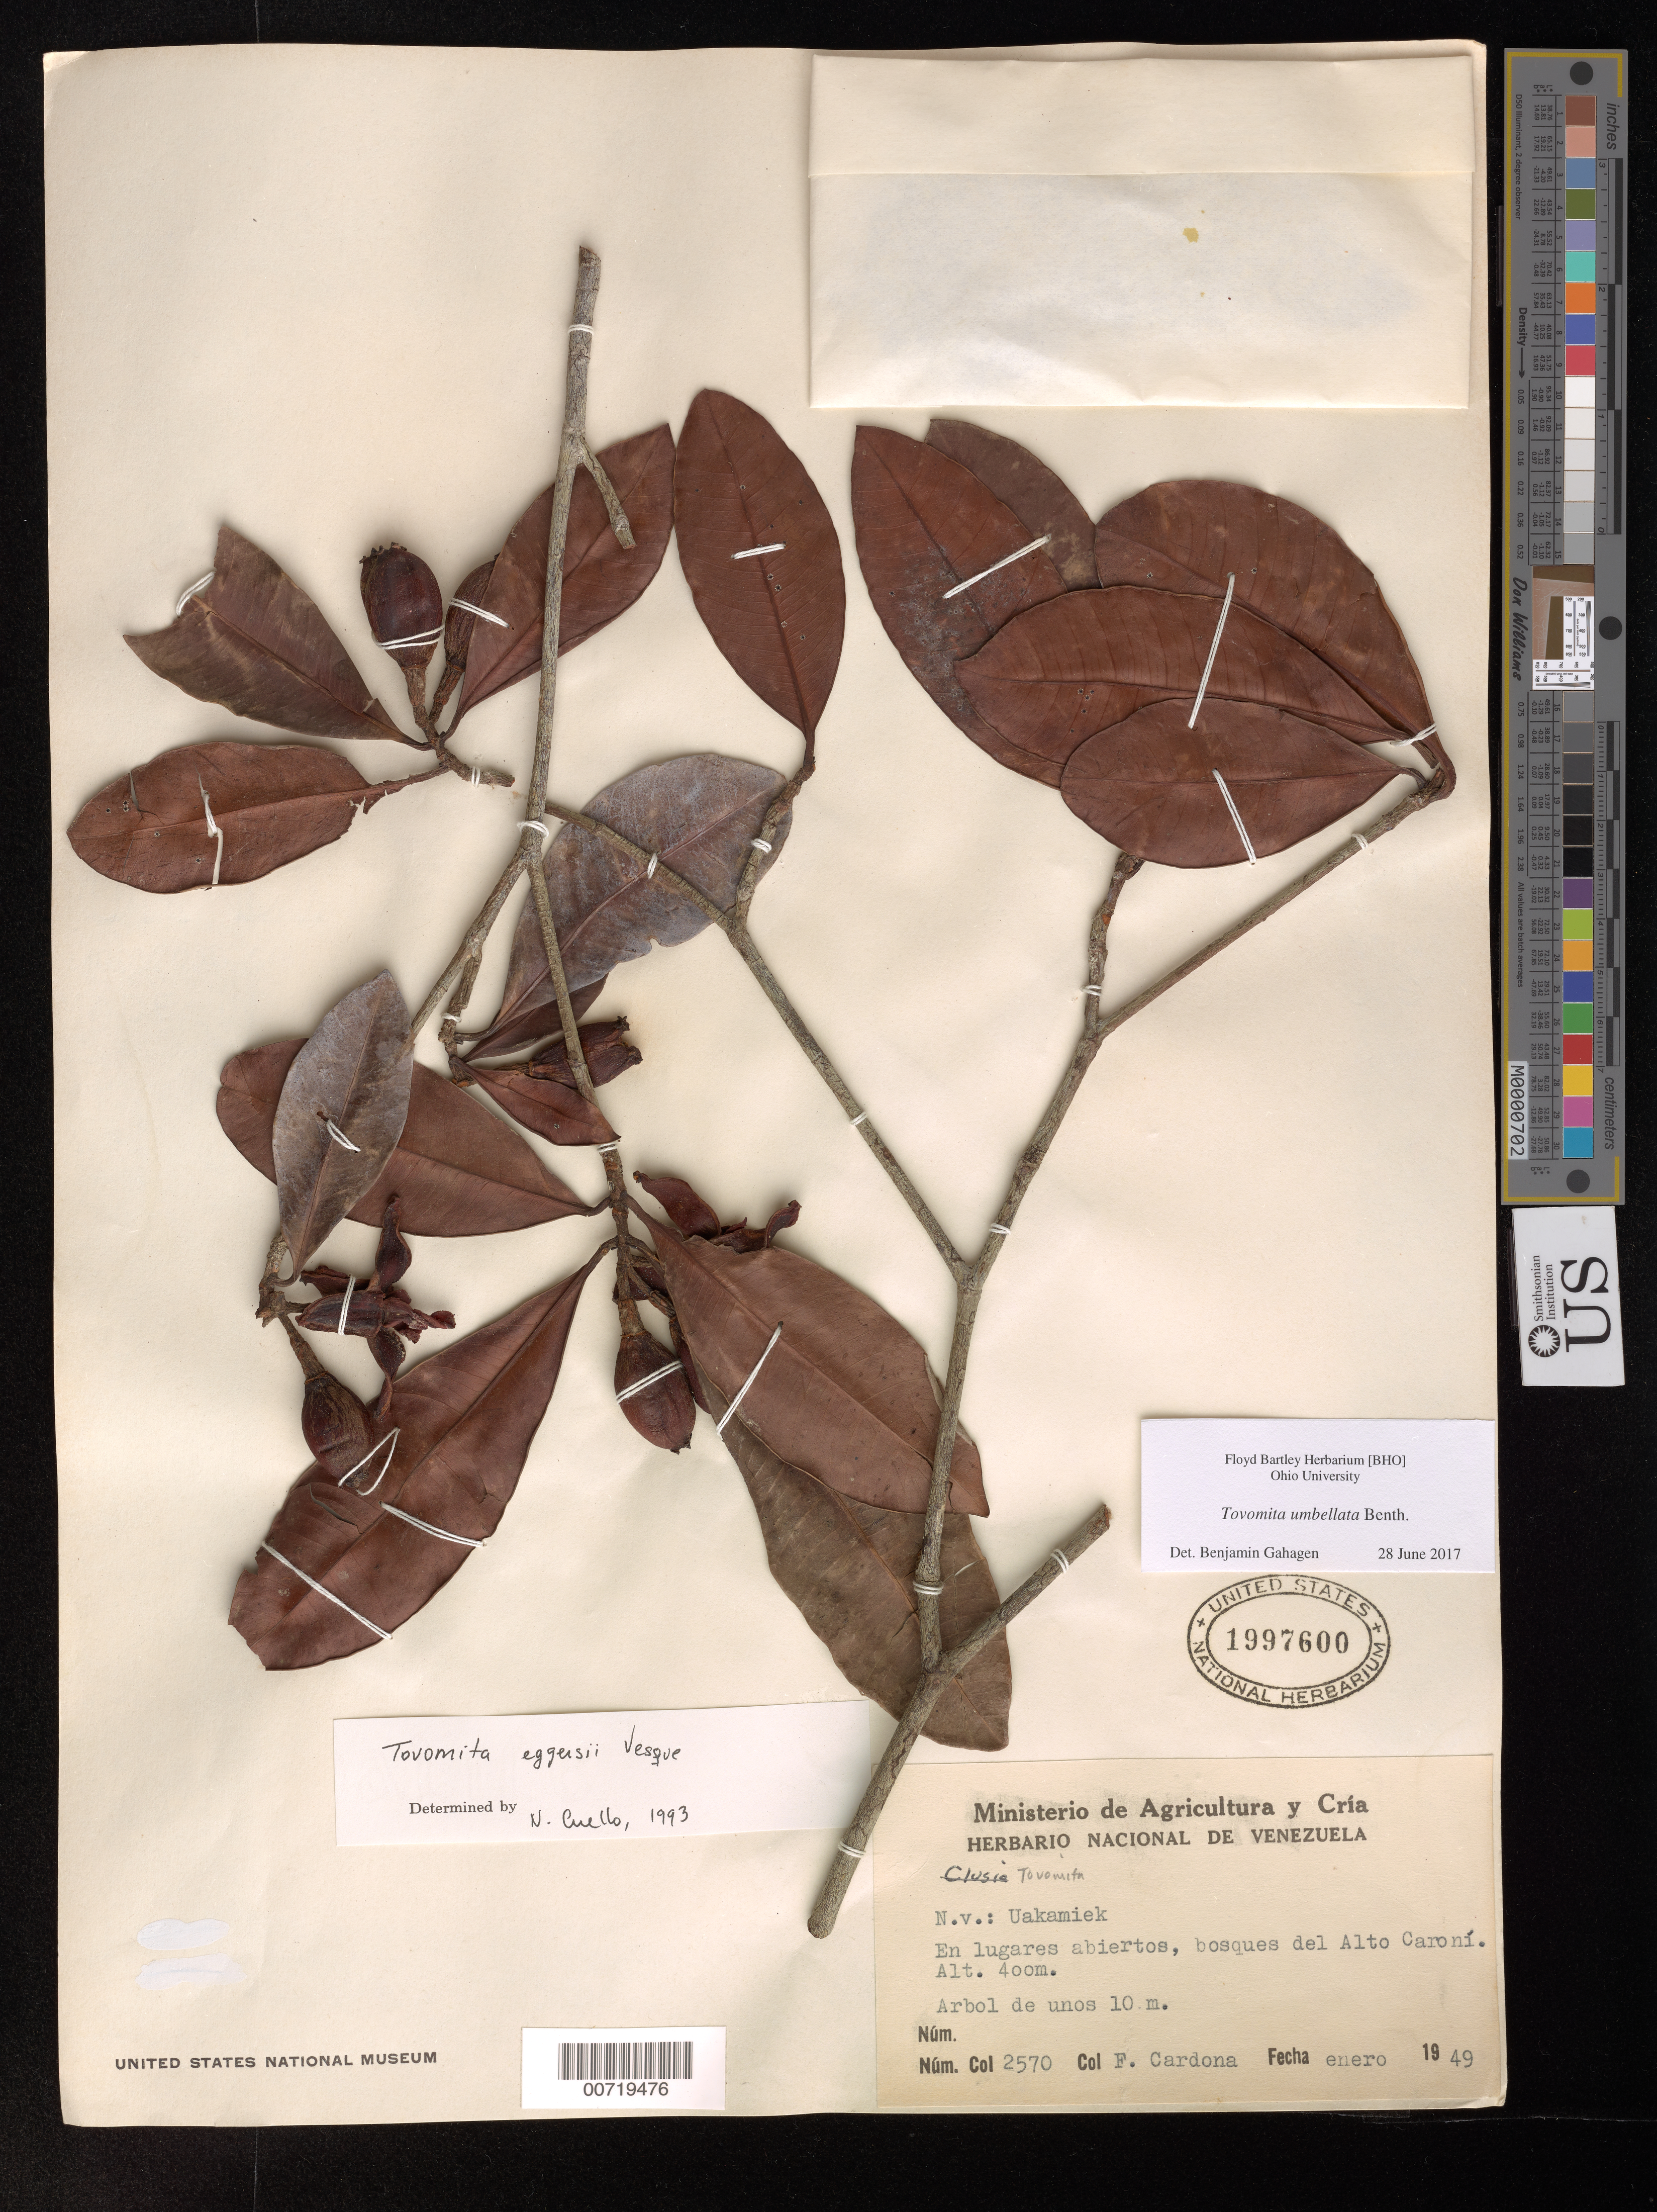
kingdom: Plantae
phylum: Tracheophyta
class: Magnoliopsida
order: Malpighiales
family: Clusiaceae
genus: Tovomita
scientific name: Tovomita umbellata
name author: Benth.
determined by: Gahagen, Benjamin, (BHO), Ohio University (UNITED STATES)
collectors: F. Cardona Puig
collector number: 2570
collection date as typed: Jan-49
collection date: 1949-01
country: Venezuela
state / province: Bolívar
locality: Alto Río Caroní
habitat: Open places, forests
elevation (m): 400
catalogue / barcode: US 1997600